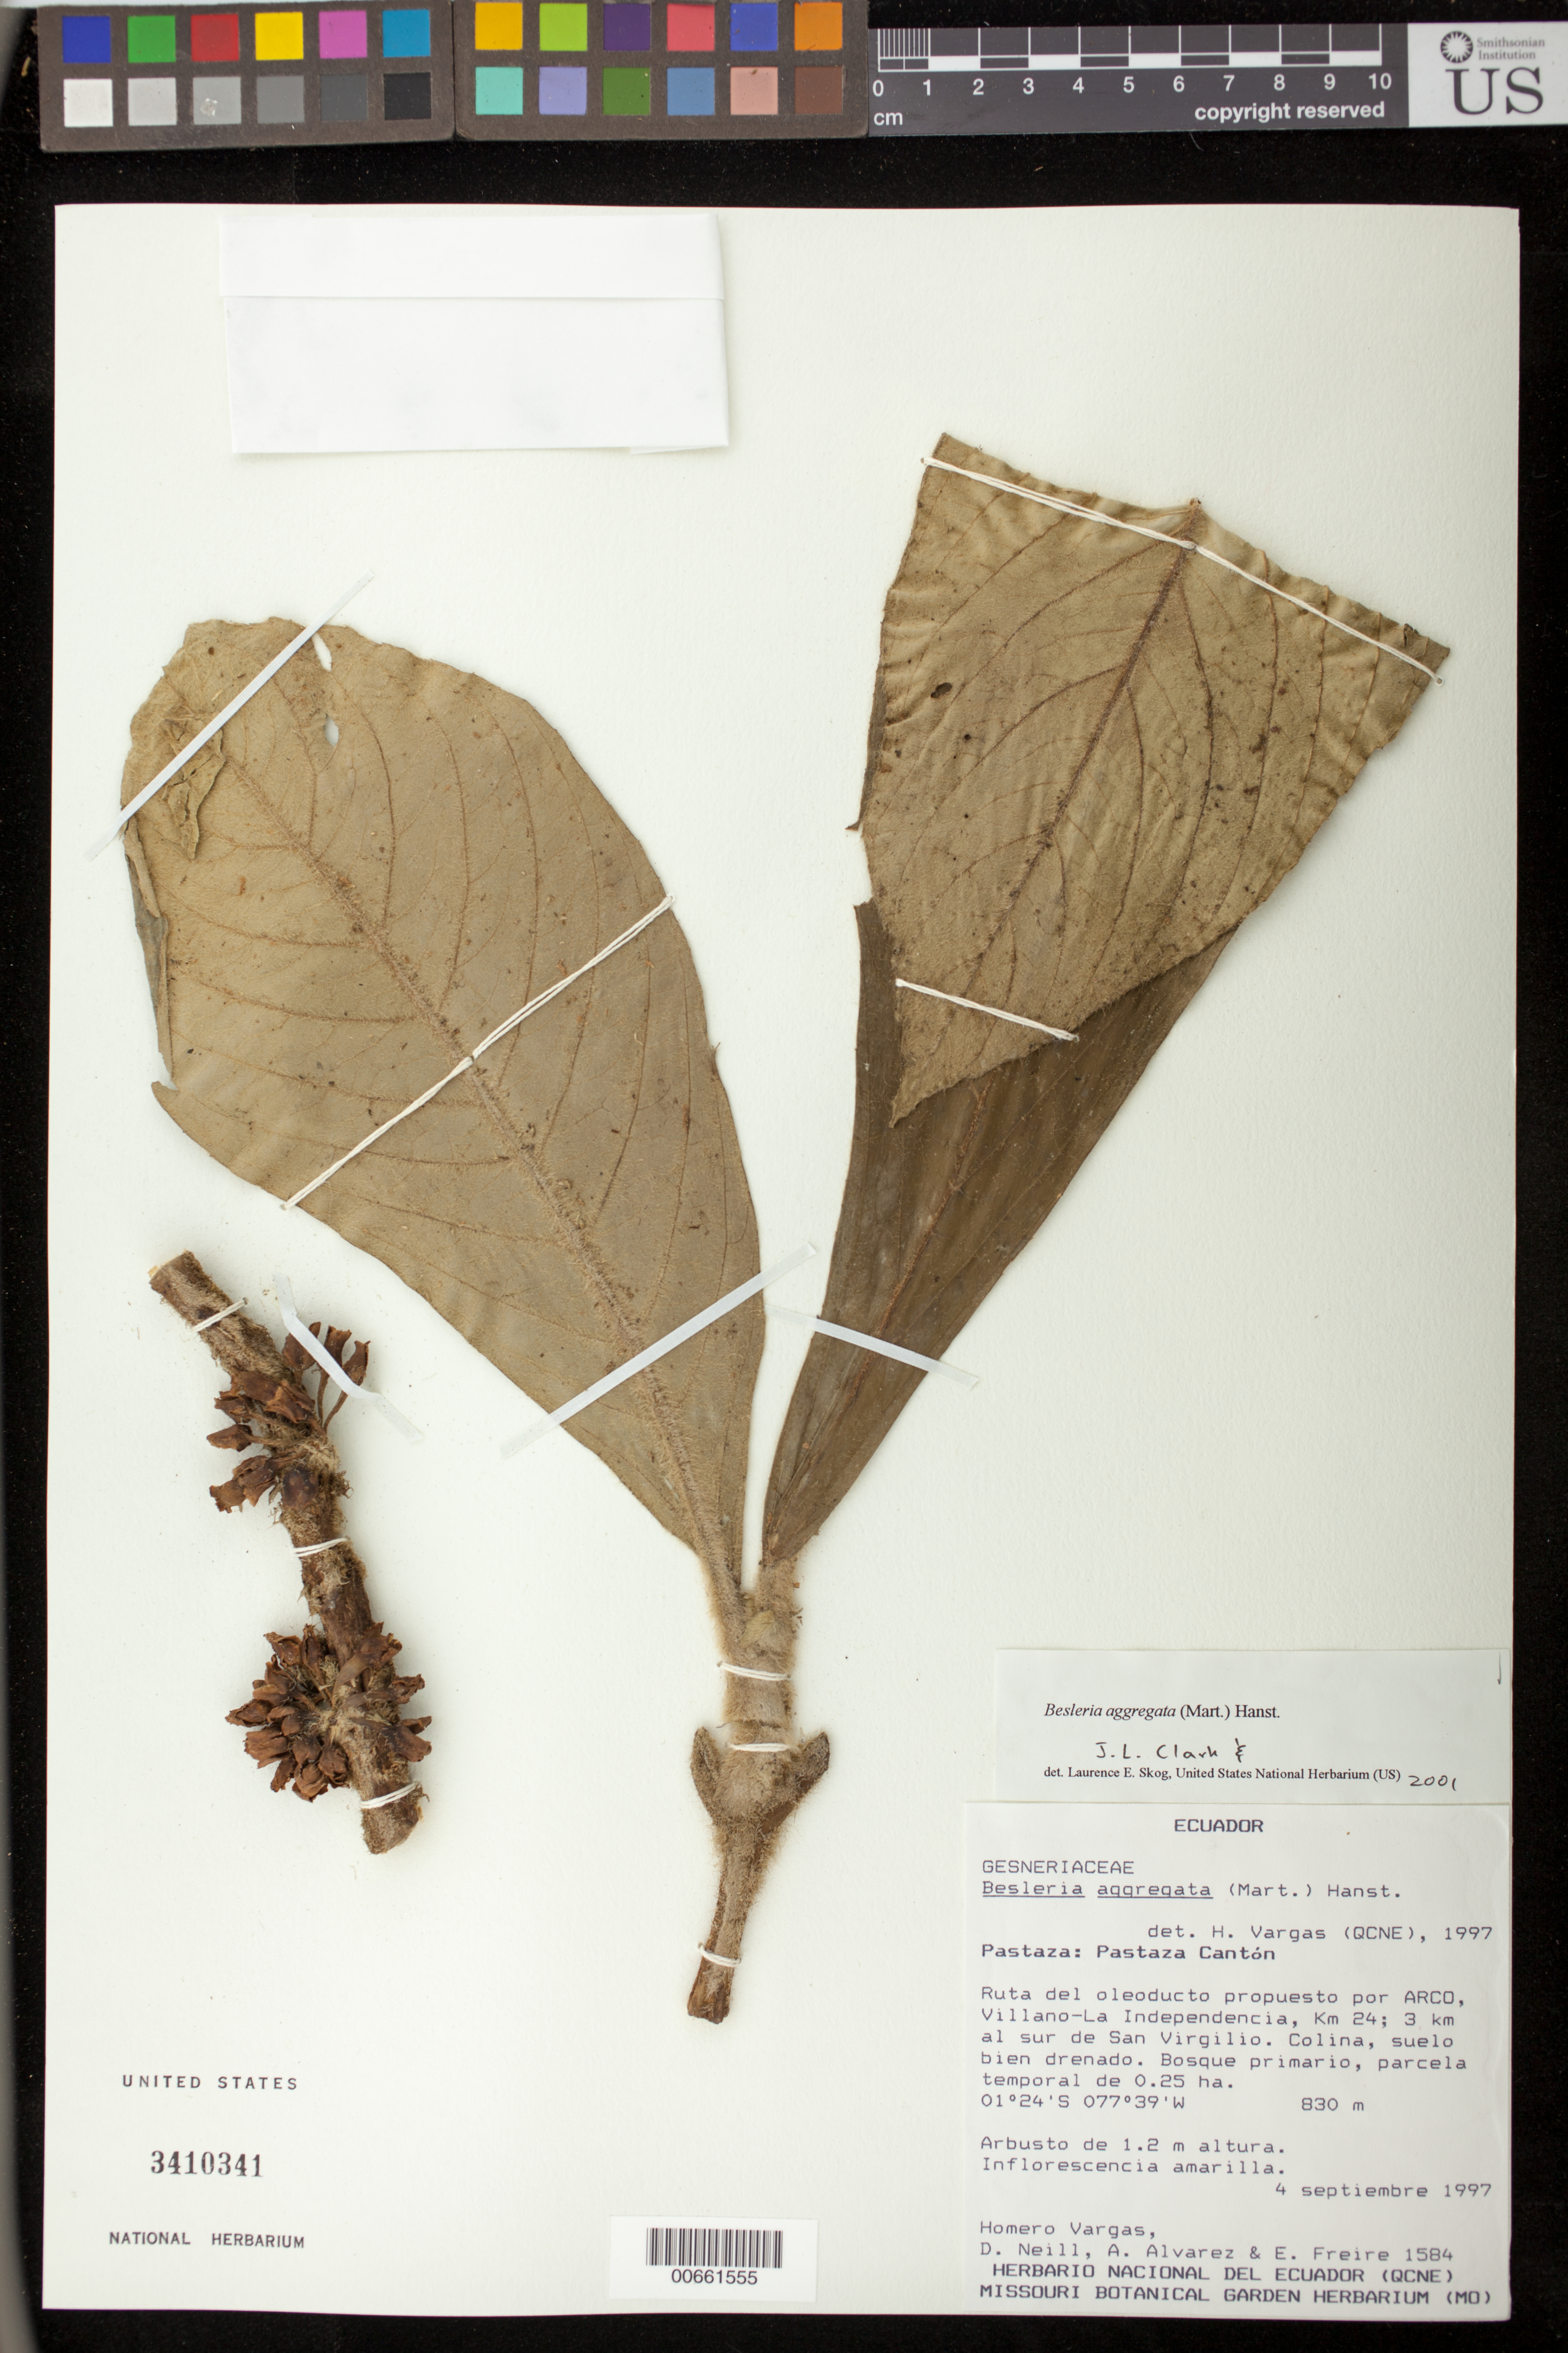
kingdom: Plantae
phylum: Tracheophyta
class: Magnoliopsida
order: Lamiales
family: Gesneriaceae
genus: Besleria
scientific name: Besleria aggregata var. aggregata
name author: (Mart.) Hanst.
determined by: Clark, J. L.; Skog, Laurence E.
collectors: H. Vargas, D. A. Neill, A. Alvarez & E. Freire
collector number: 1584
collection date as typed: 04 Sep 1997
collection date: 1997-09-04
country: Ecuador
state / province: Pastaza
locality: Pastaza Cantón; Ruta del oleoducto propuesto por ARCO, Villano-La Independencia, km 24; 3 km al sur de San Virgilio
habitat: Colina, suelo bien drenado; bosque primario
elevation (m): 830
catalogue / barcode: US 3410341